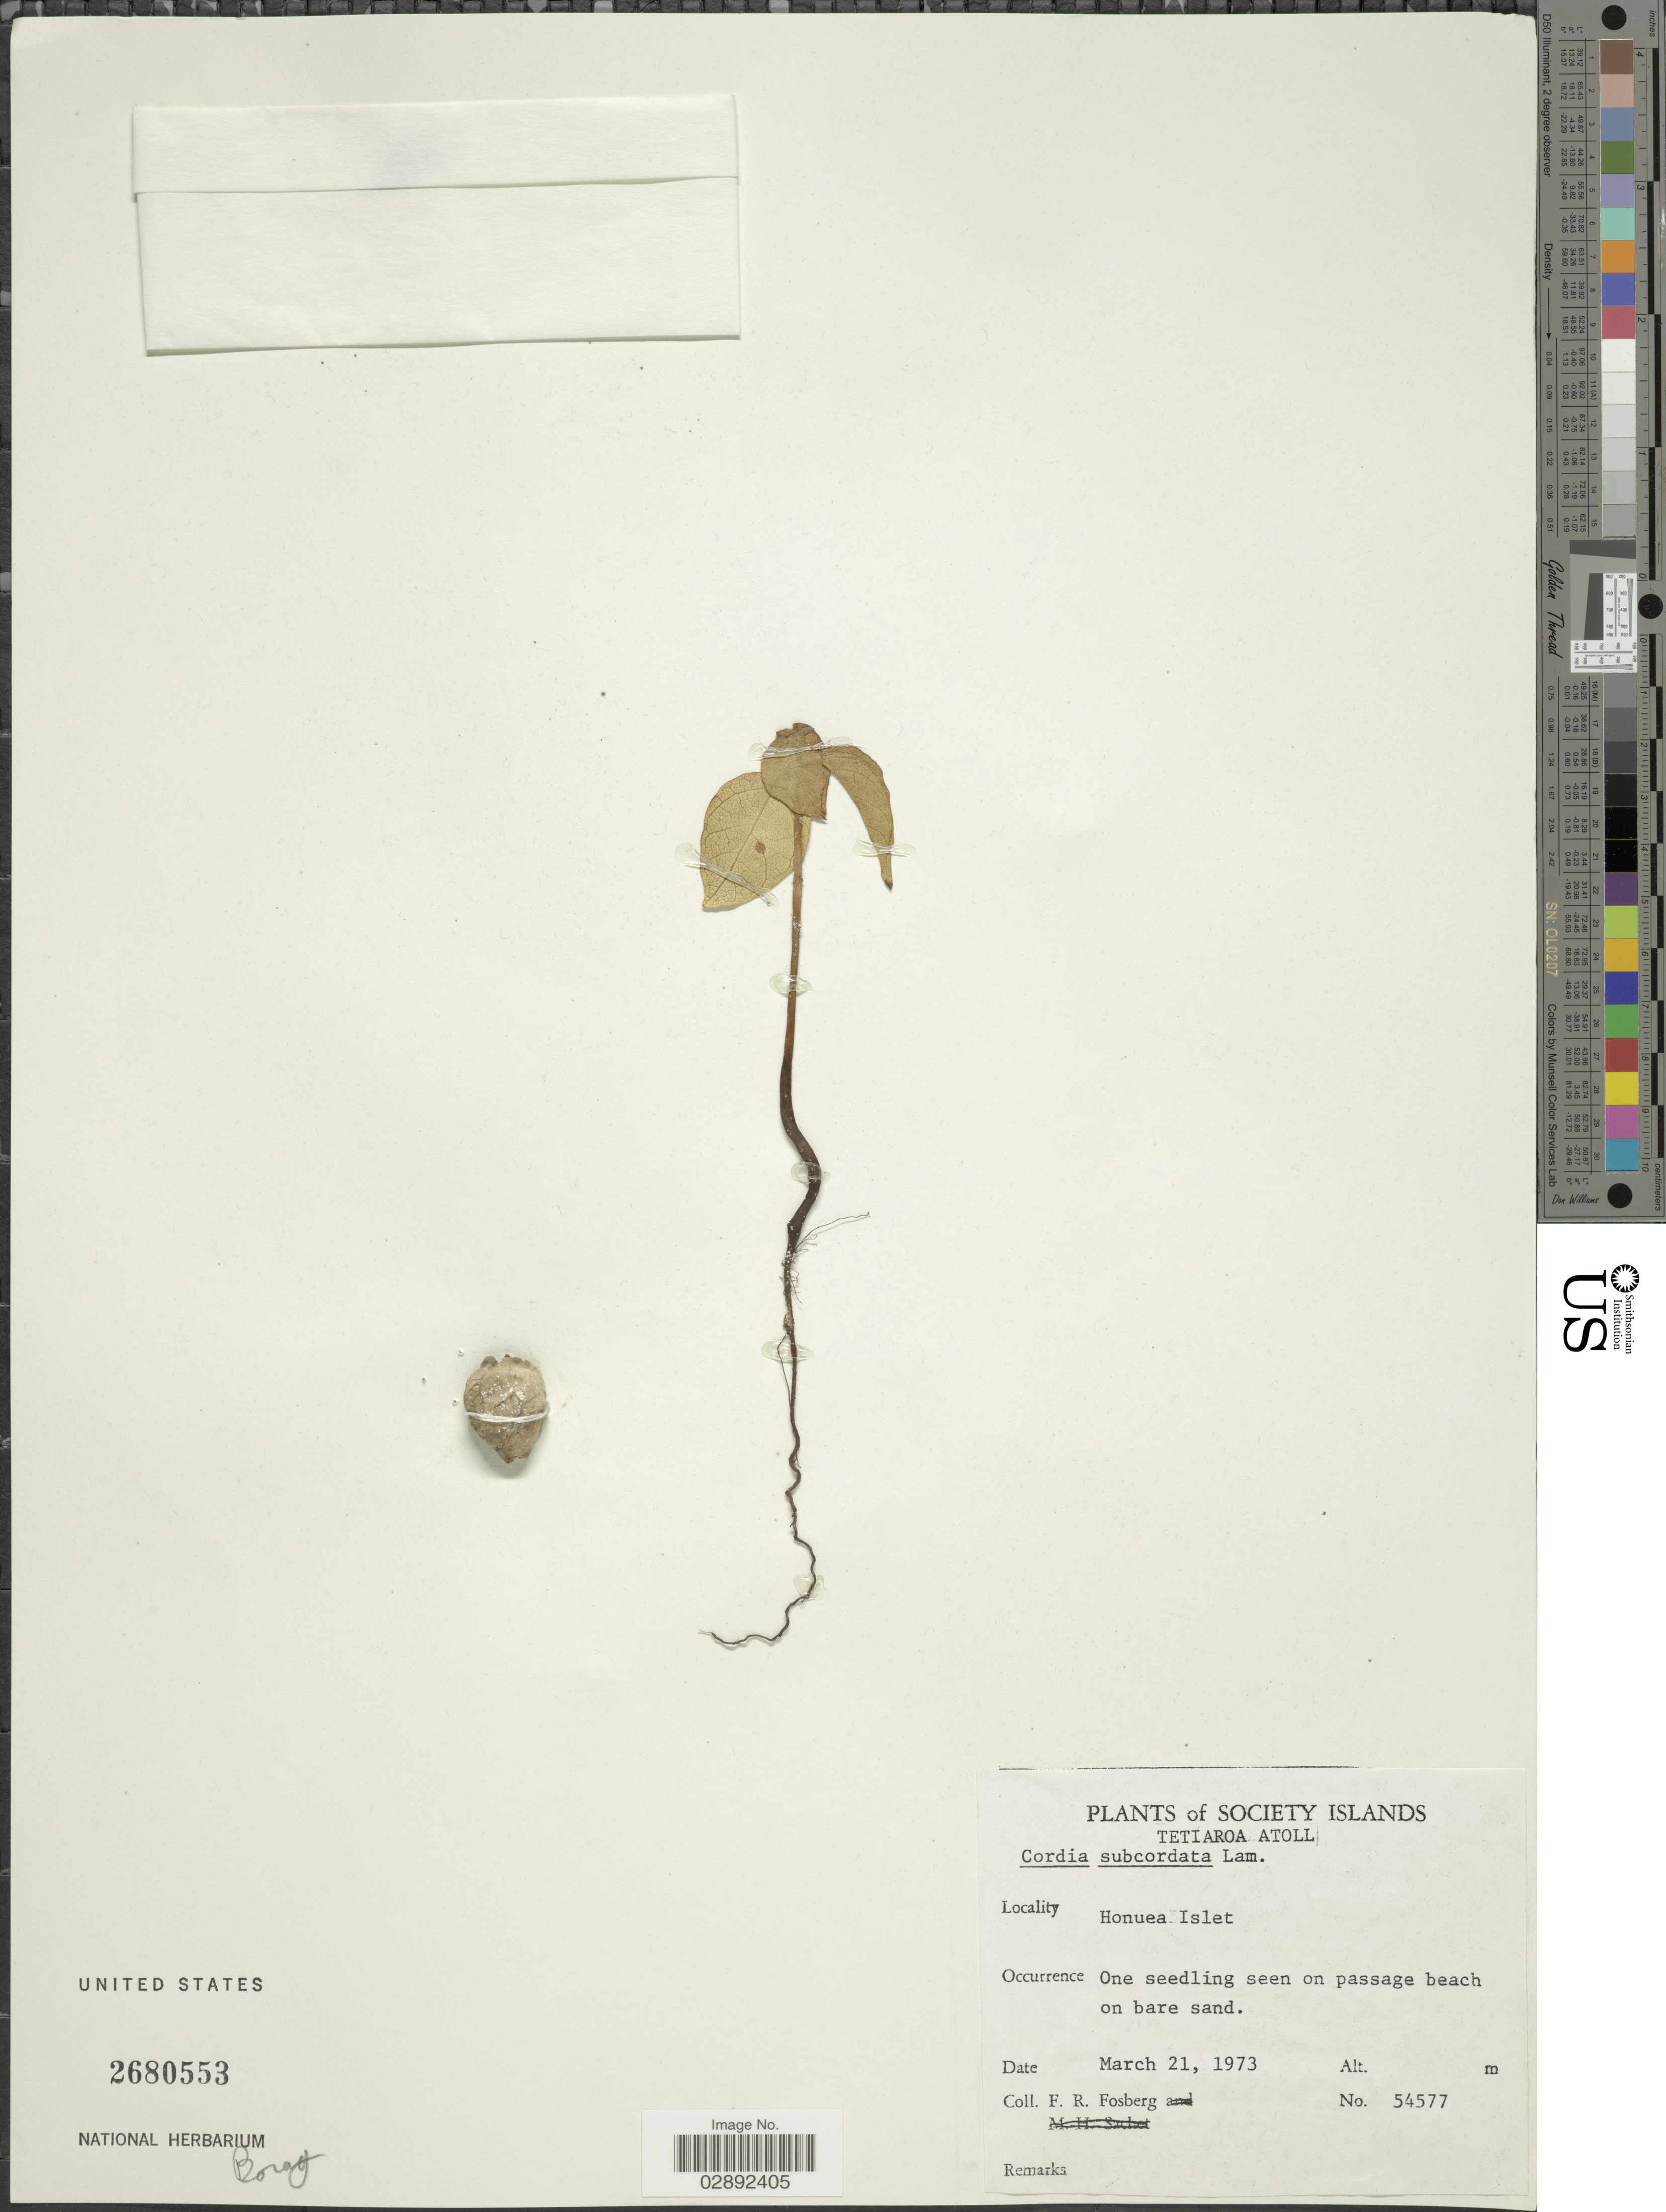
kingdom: Plantae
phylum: Tracheophyta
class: Magnoliopsida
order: Boraginales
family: Cordiaceae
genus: Cordia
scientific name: Cordia subcordata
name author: Lam.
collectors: F. R. Fosberg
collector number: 54577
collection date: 1973-03-21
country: French Polynesia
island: Tetiaroa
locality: Society Islands. Tetiaroa Atoll. Honuea Islet.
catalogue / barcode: US 2680553